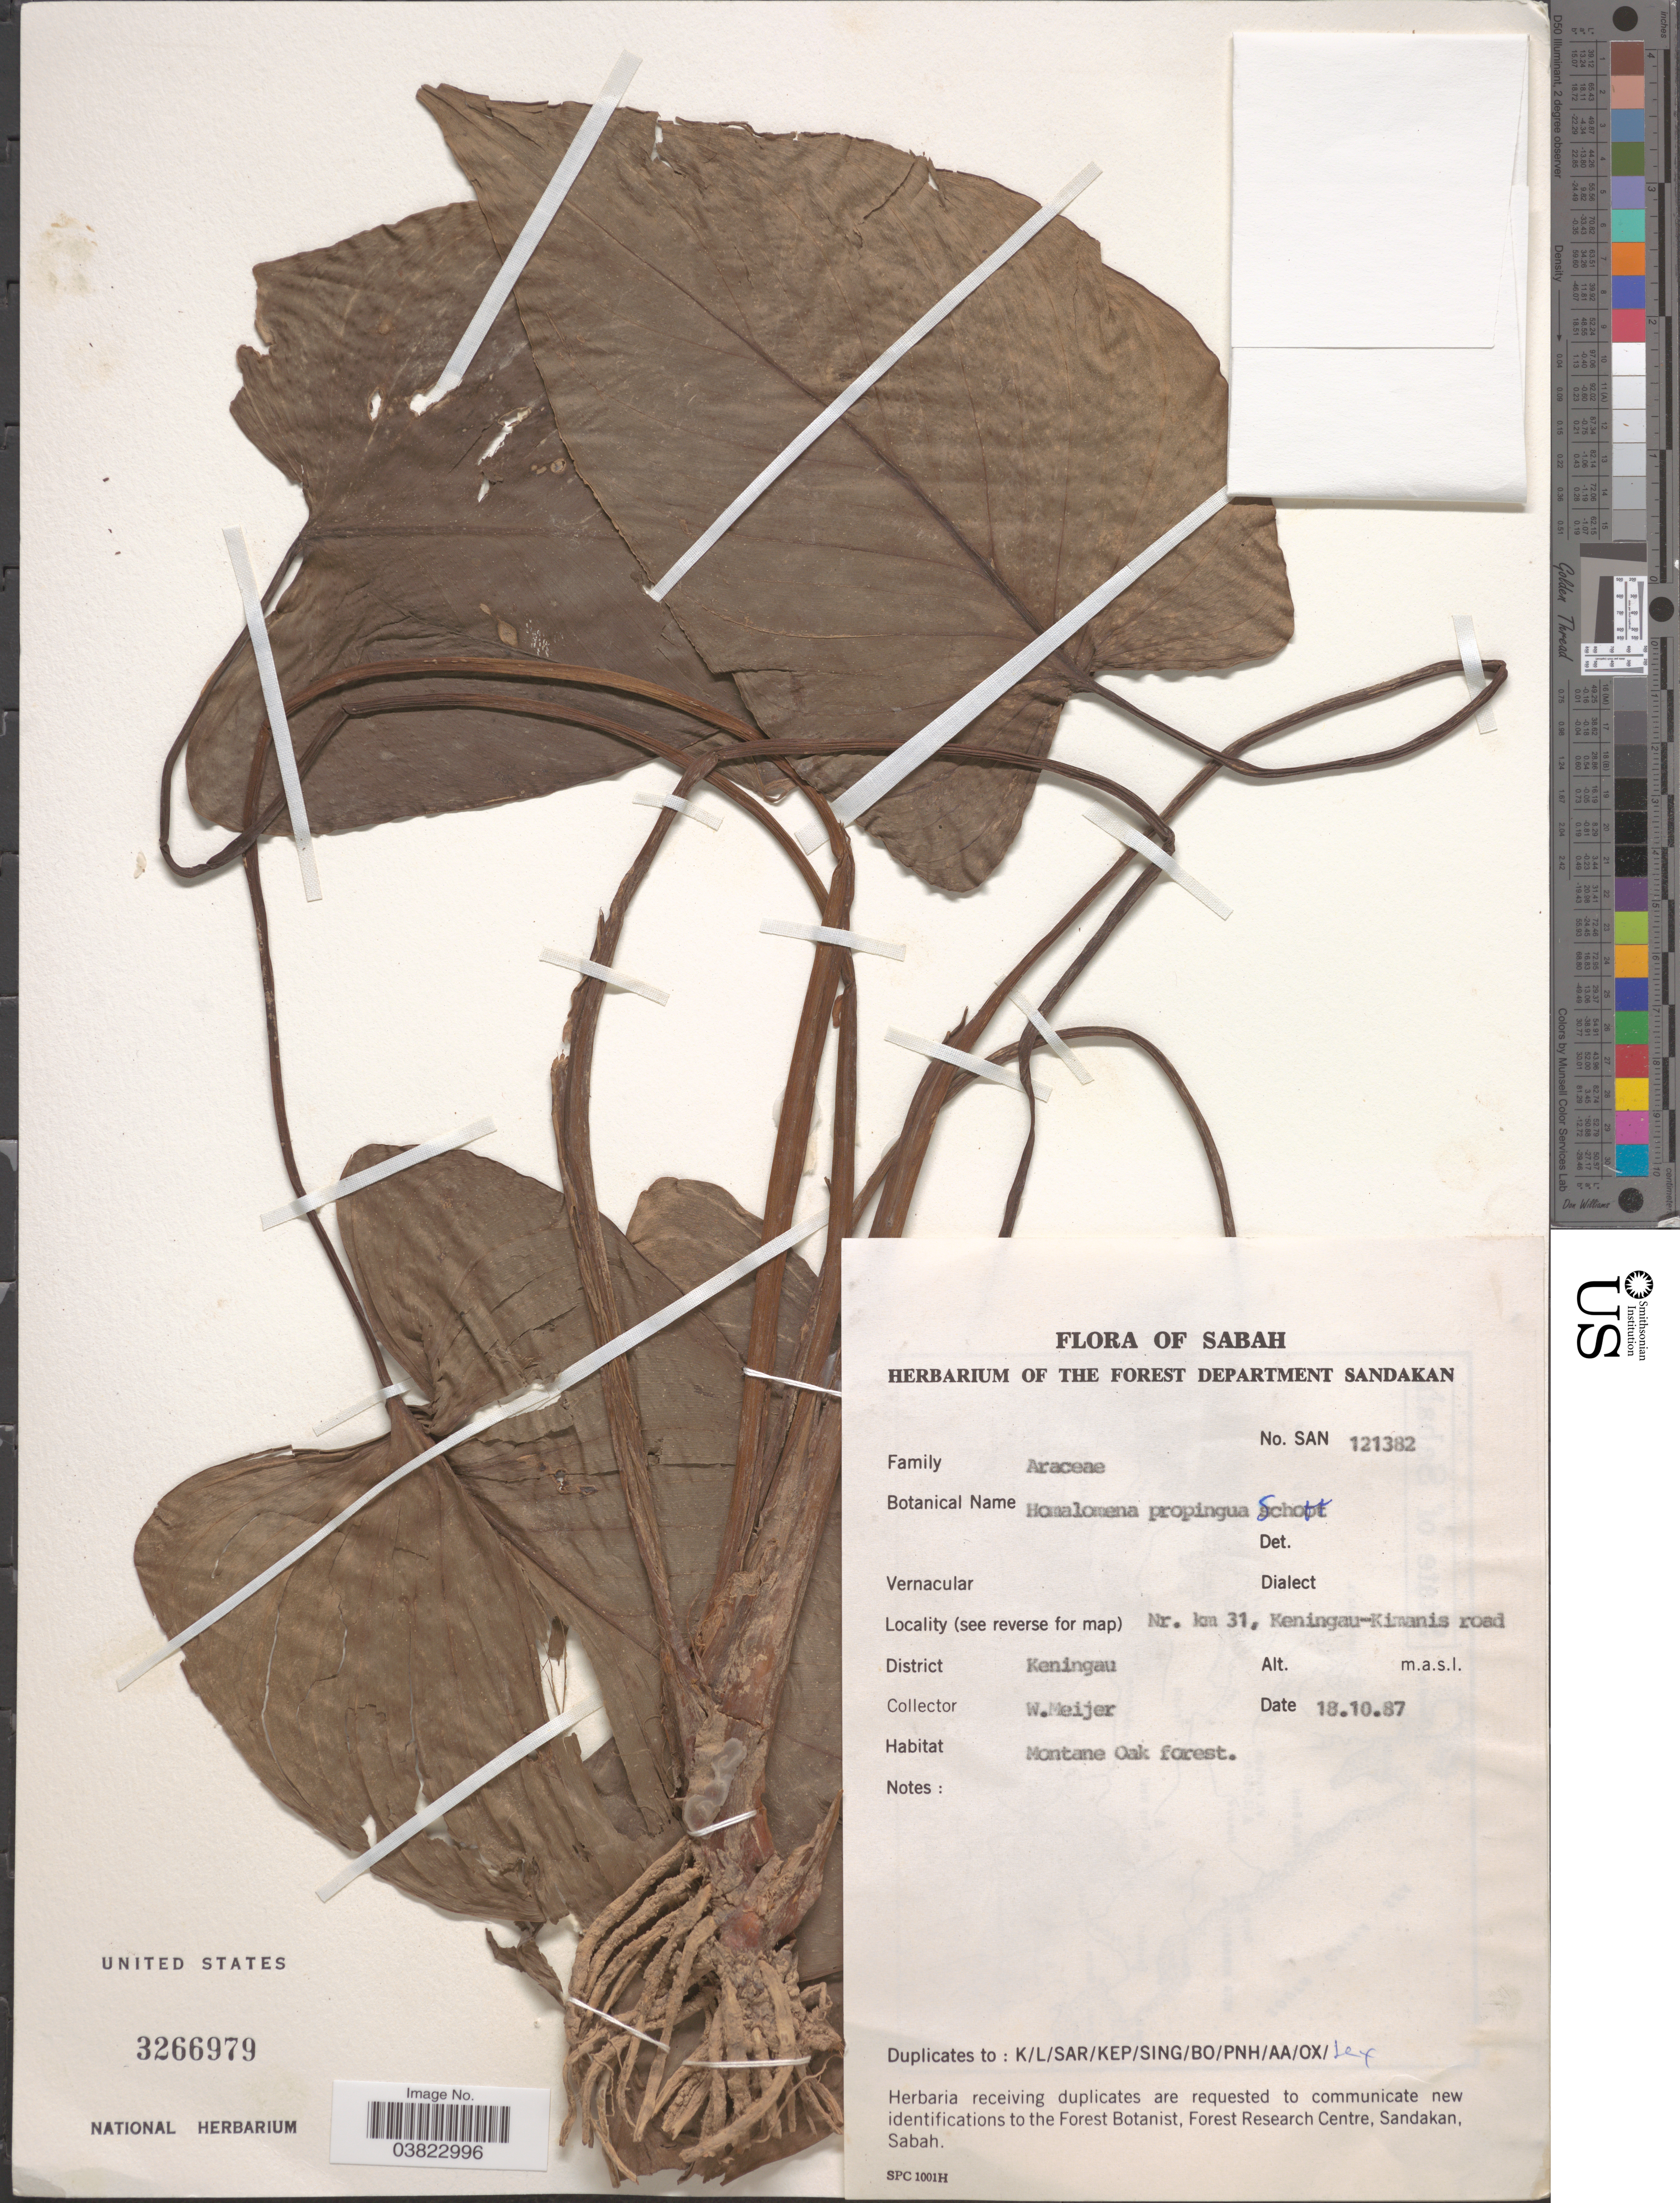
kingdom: Plantae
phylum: Tracheophyta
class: Liliopsida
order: Alismatales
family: Araceae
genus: Homalomena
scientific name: Homalomena propinqua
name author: Schott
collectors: W. Meijer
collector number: SAN 121382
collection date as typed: Transcribed d/m/y: 18/10/87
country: Malaysia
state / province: Sabah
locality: Nr. km 31, Keningau-Kimanis road. District keningau.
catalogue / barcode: US 3266979